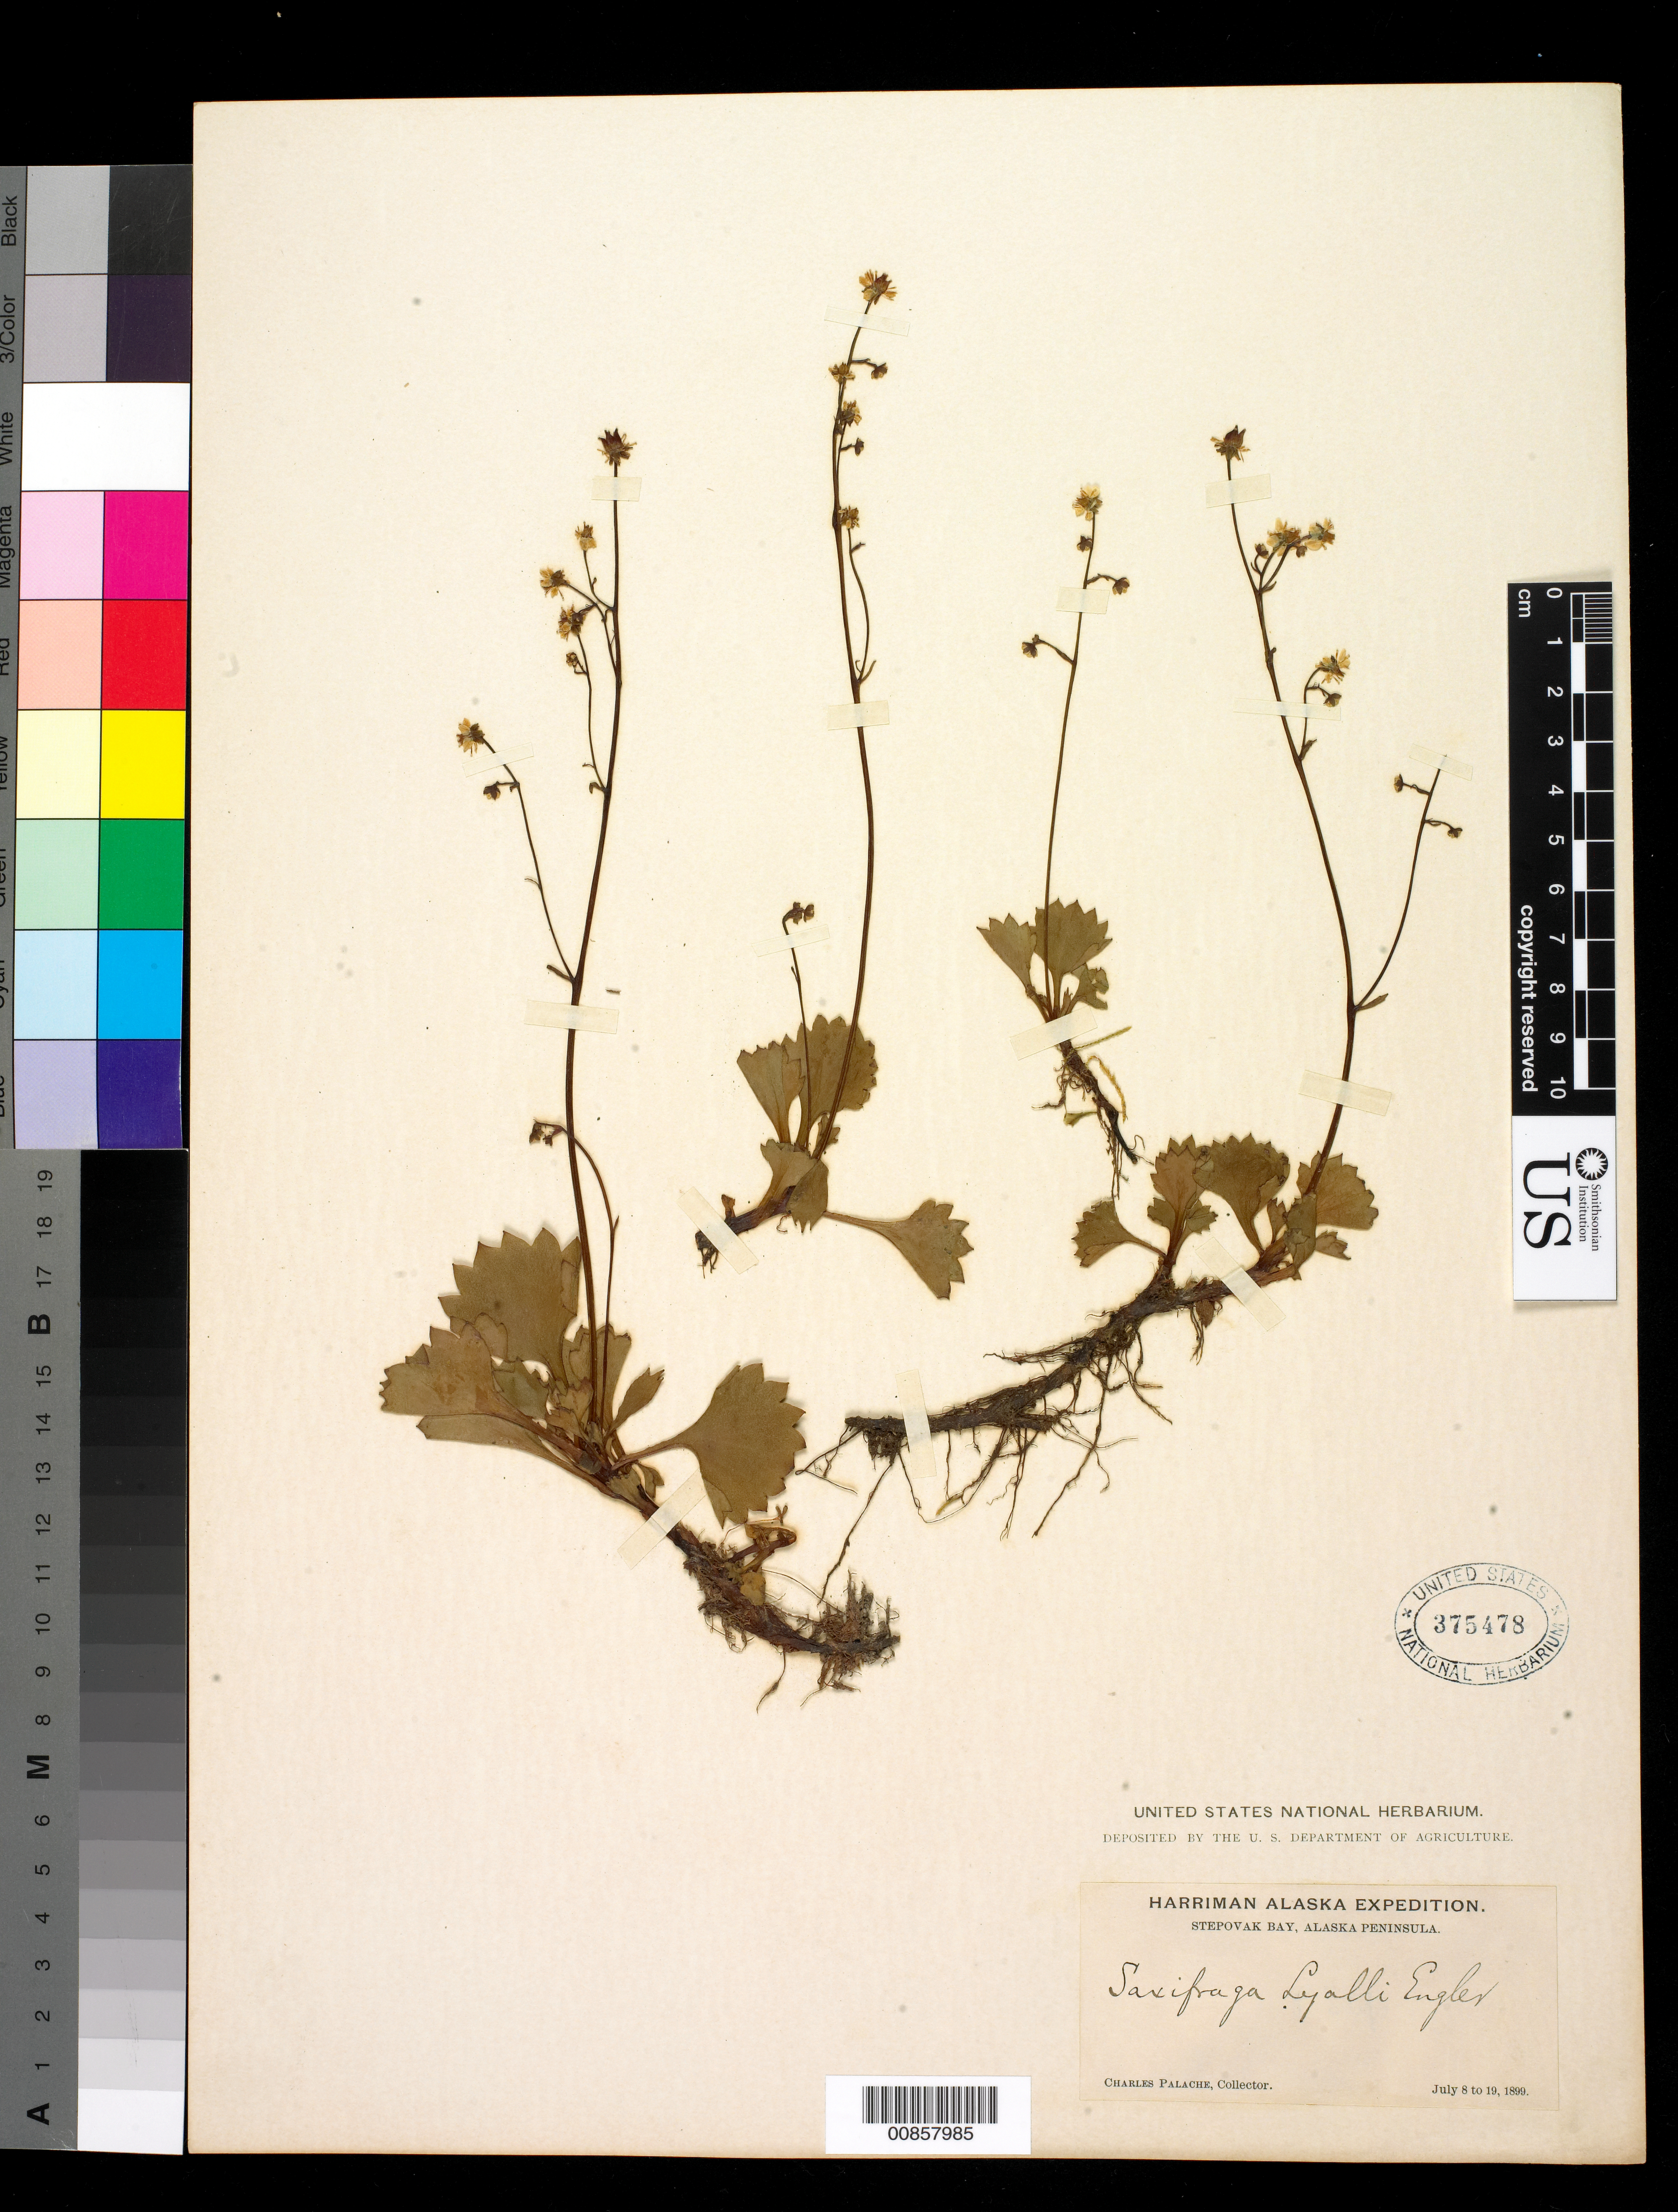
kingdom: Plantae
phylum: Tracheophyta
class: Magnoliopsida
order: Saxifragales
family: Saxifragaceae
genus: Micranthes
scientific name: Micranthes lyalii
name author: (Engl.) Small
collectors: C. Palache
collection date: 1899-07-08/1899-07-19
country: United States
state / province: Alaska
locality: Stepovak Bay, Alaska Peninsula.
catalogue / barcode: US 375478